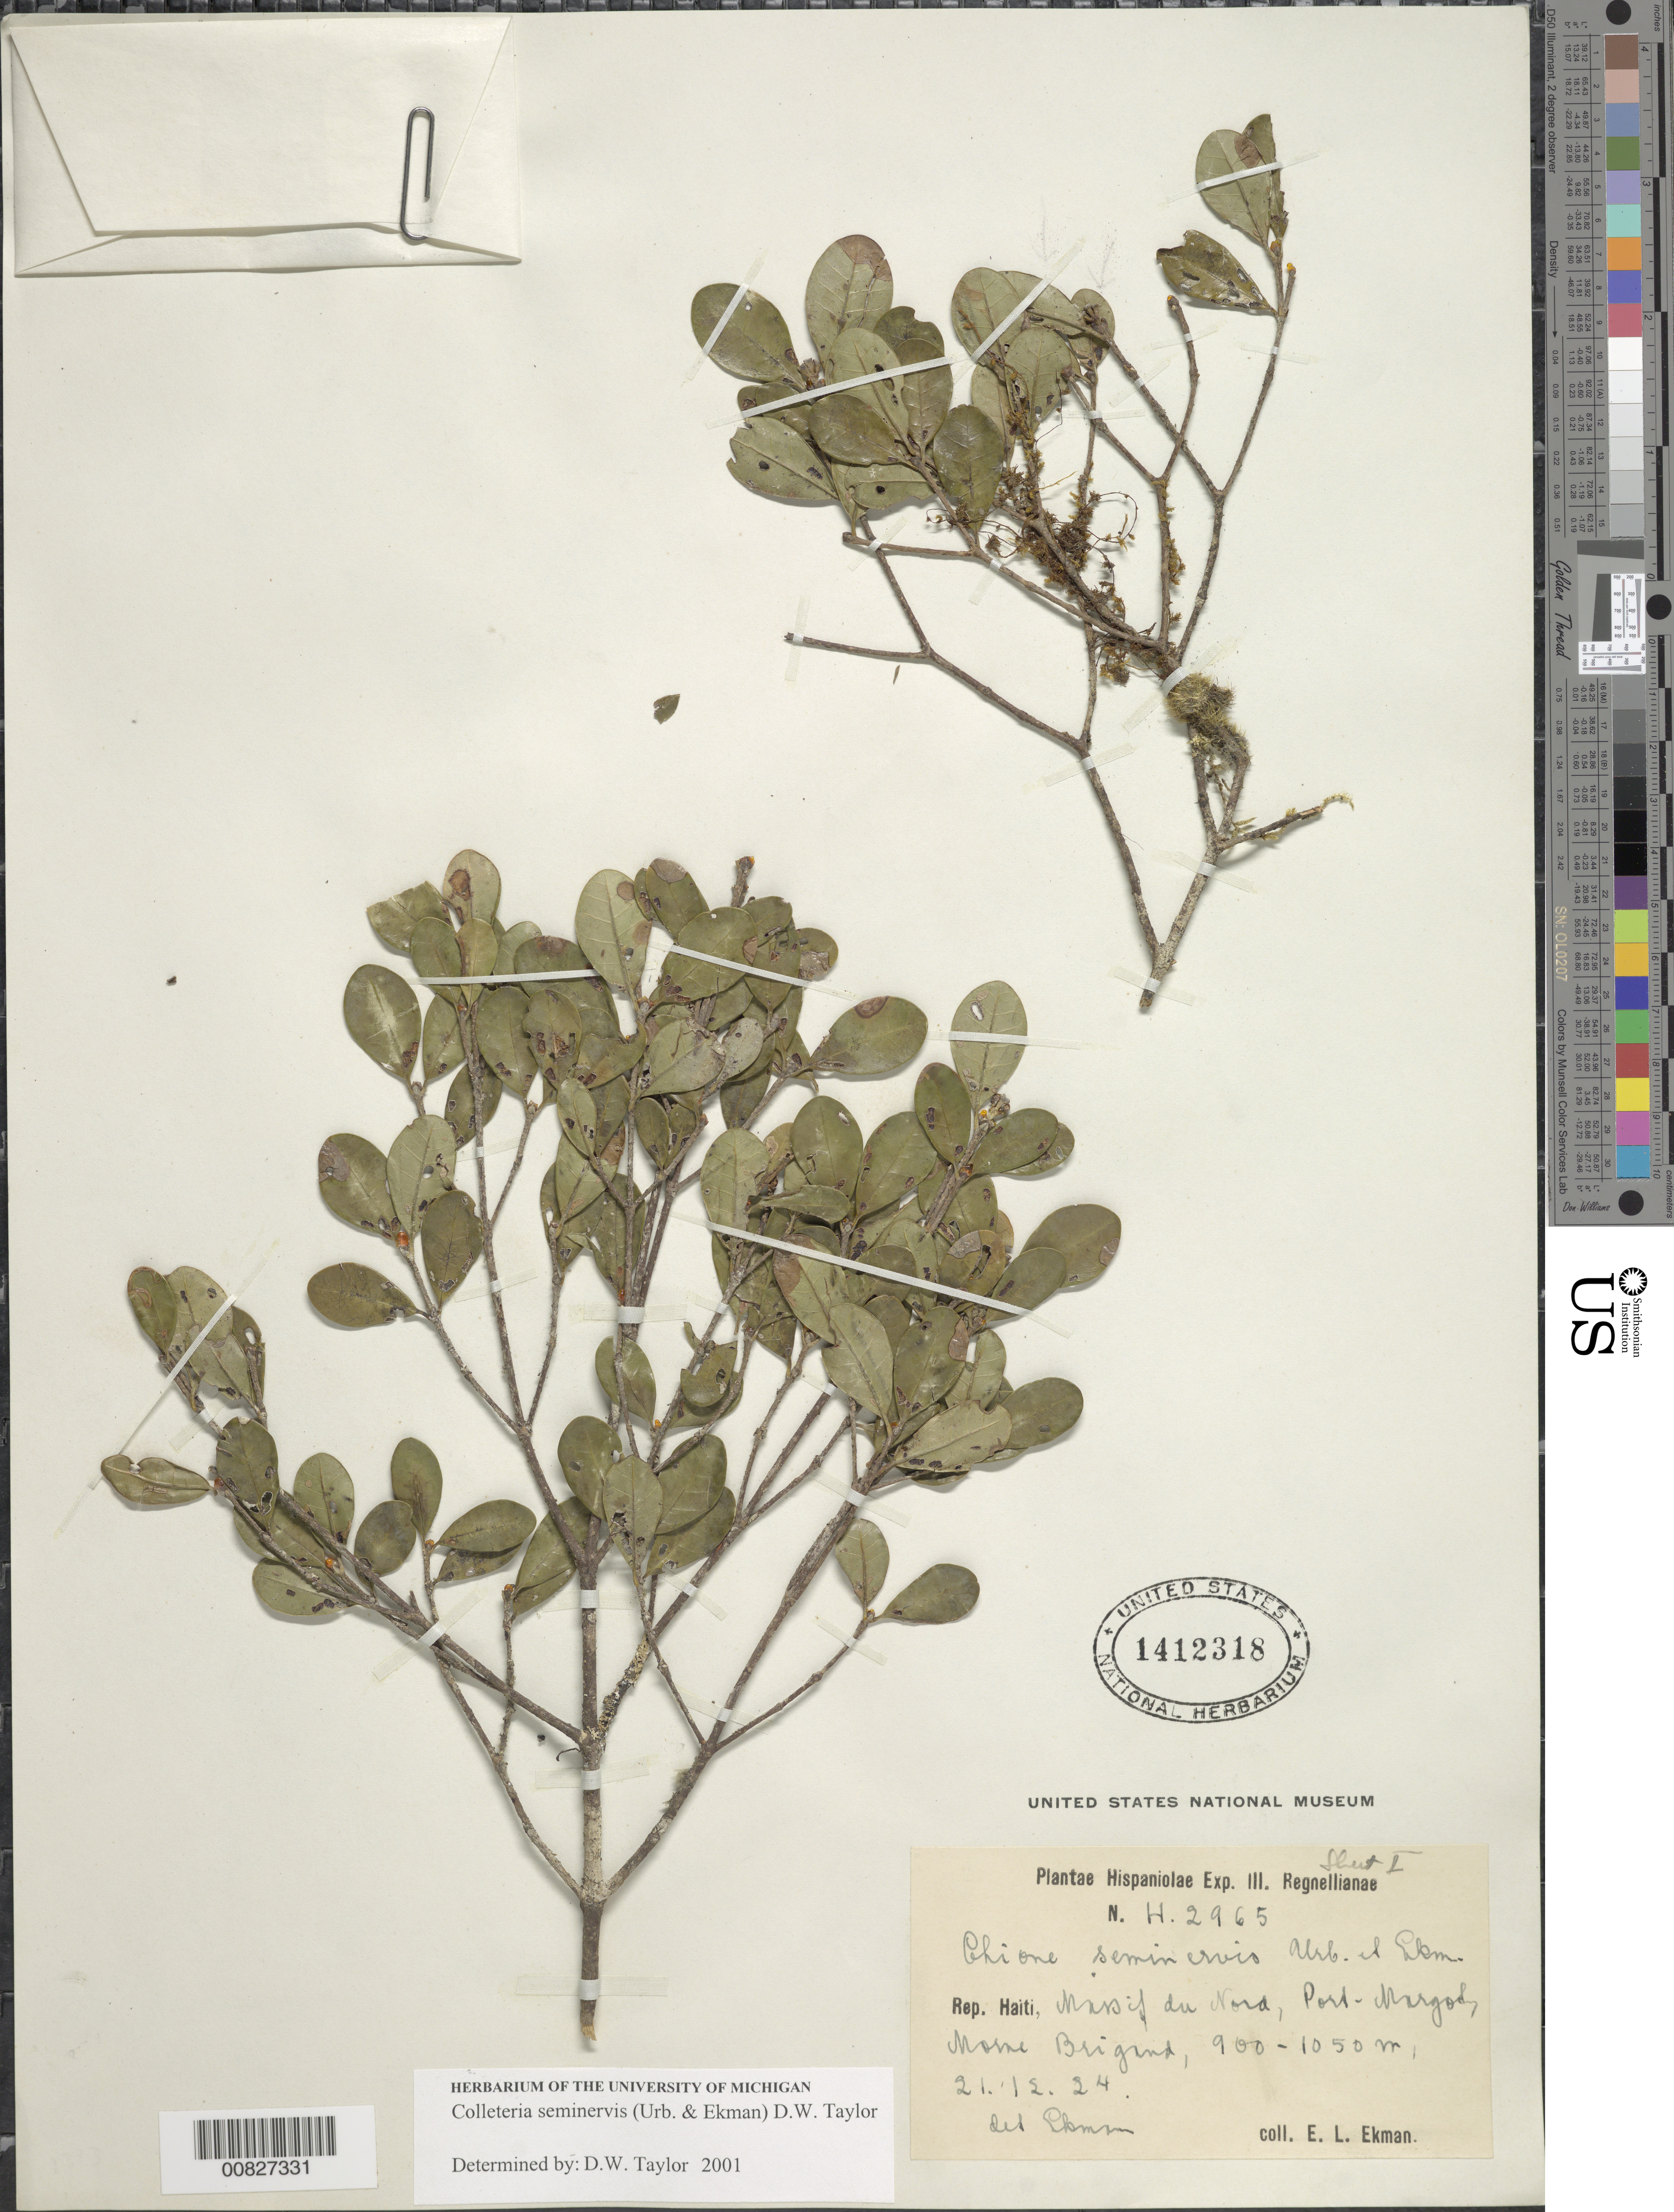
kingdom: Plantae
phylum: Tracheophyta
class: Magnoliopsida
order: Gentianales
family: Rubiaceae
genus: Colleteria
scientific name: Colleteria seminervis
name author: (Urb. & Ekman) D.W. Taylor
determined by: Taylor, D. W., (MICH), University of Michigan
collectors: E. L. Ekman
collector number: H 2965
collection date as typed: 21 Dec 1924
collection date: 1924-12-21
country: Haiti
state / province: Nord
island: Hispaniola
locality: Massif du Nord, Port-Margot, Morne Brigand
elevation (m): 900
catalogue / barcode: US 1412318